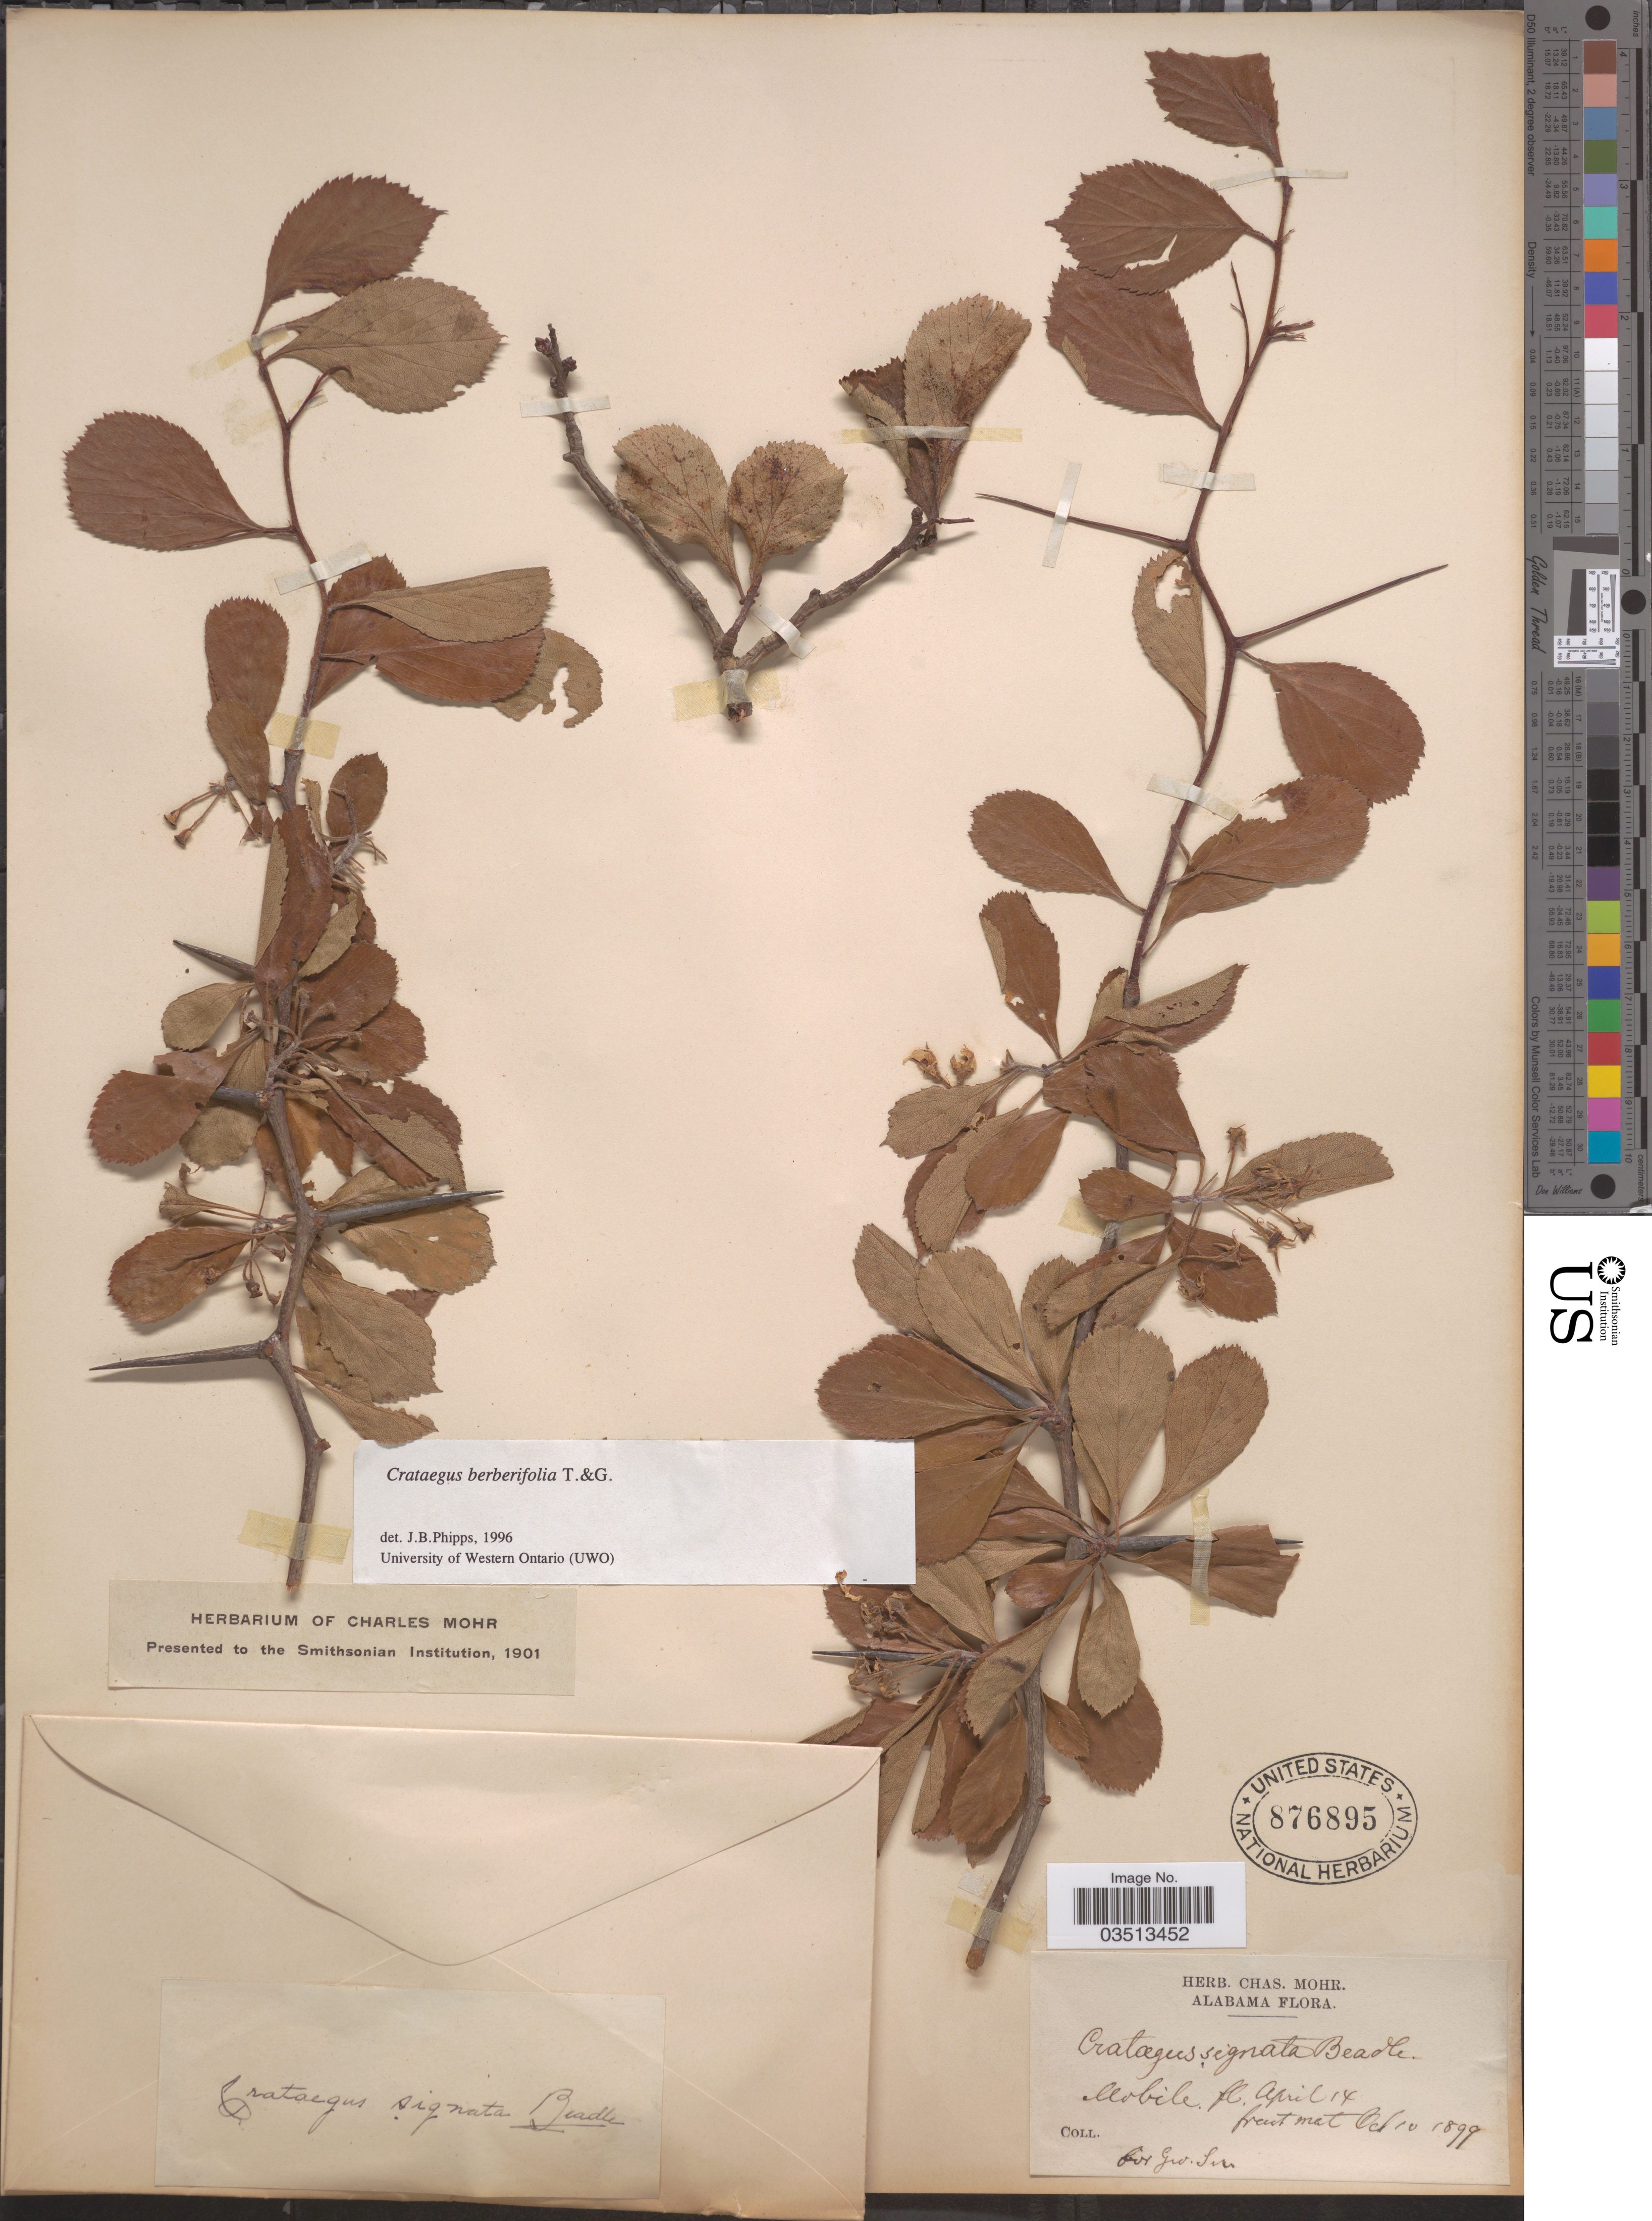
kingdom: Plantae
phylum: Tracheophyta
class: Magnoliopsida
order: Rosales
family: Rosaceae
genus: Crataegus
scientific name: Crataegus berberifolia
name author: Torr. & A. Gray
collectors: ex herb. Charles Mohr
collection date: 1899-04-14/1899-10-10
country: United States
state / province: Alabama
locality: Mobile.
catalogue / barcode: US 876895